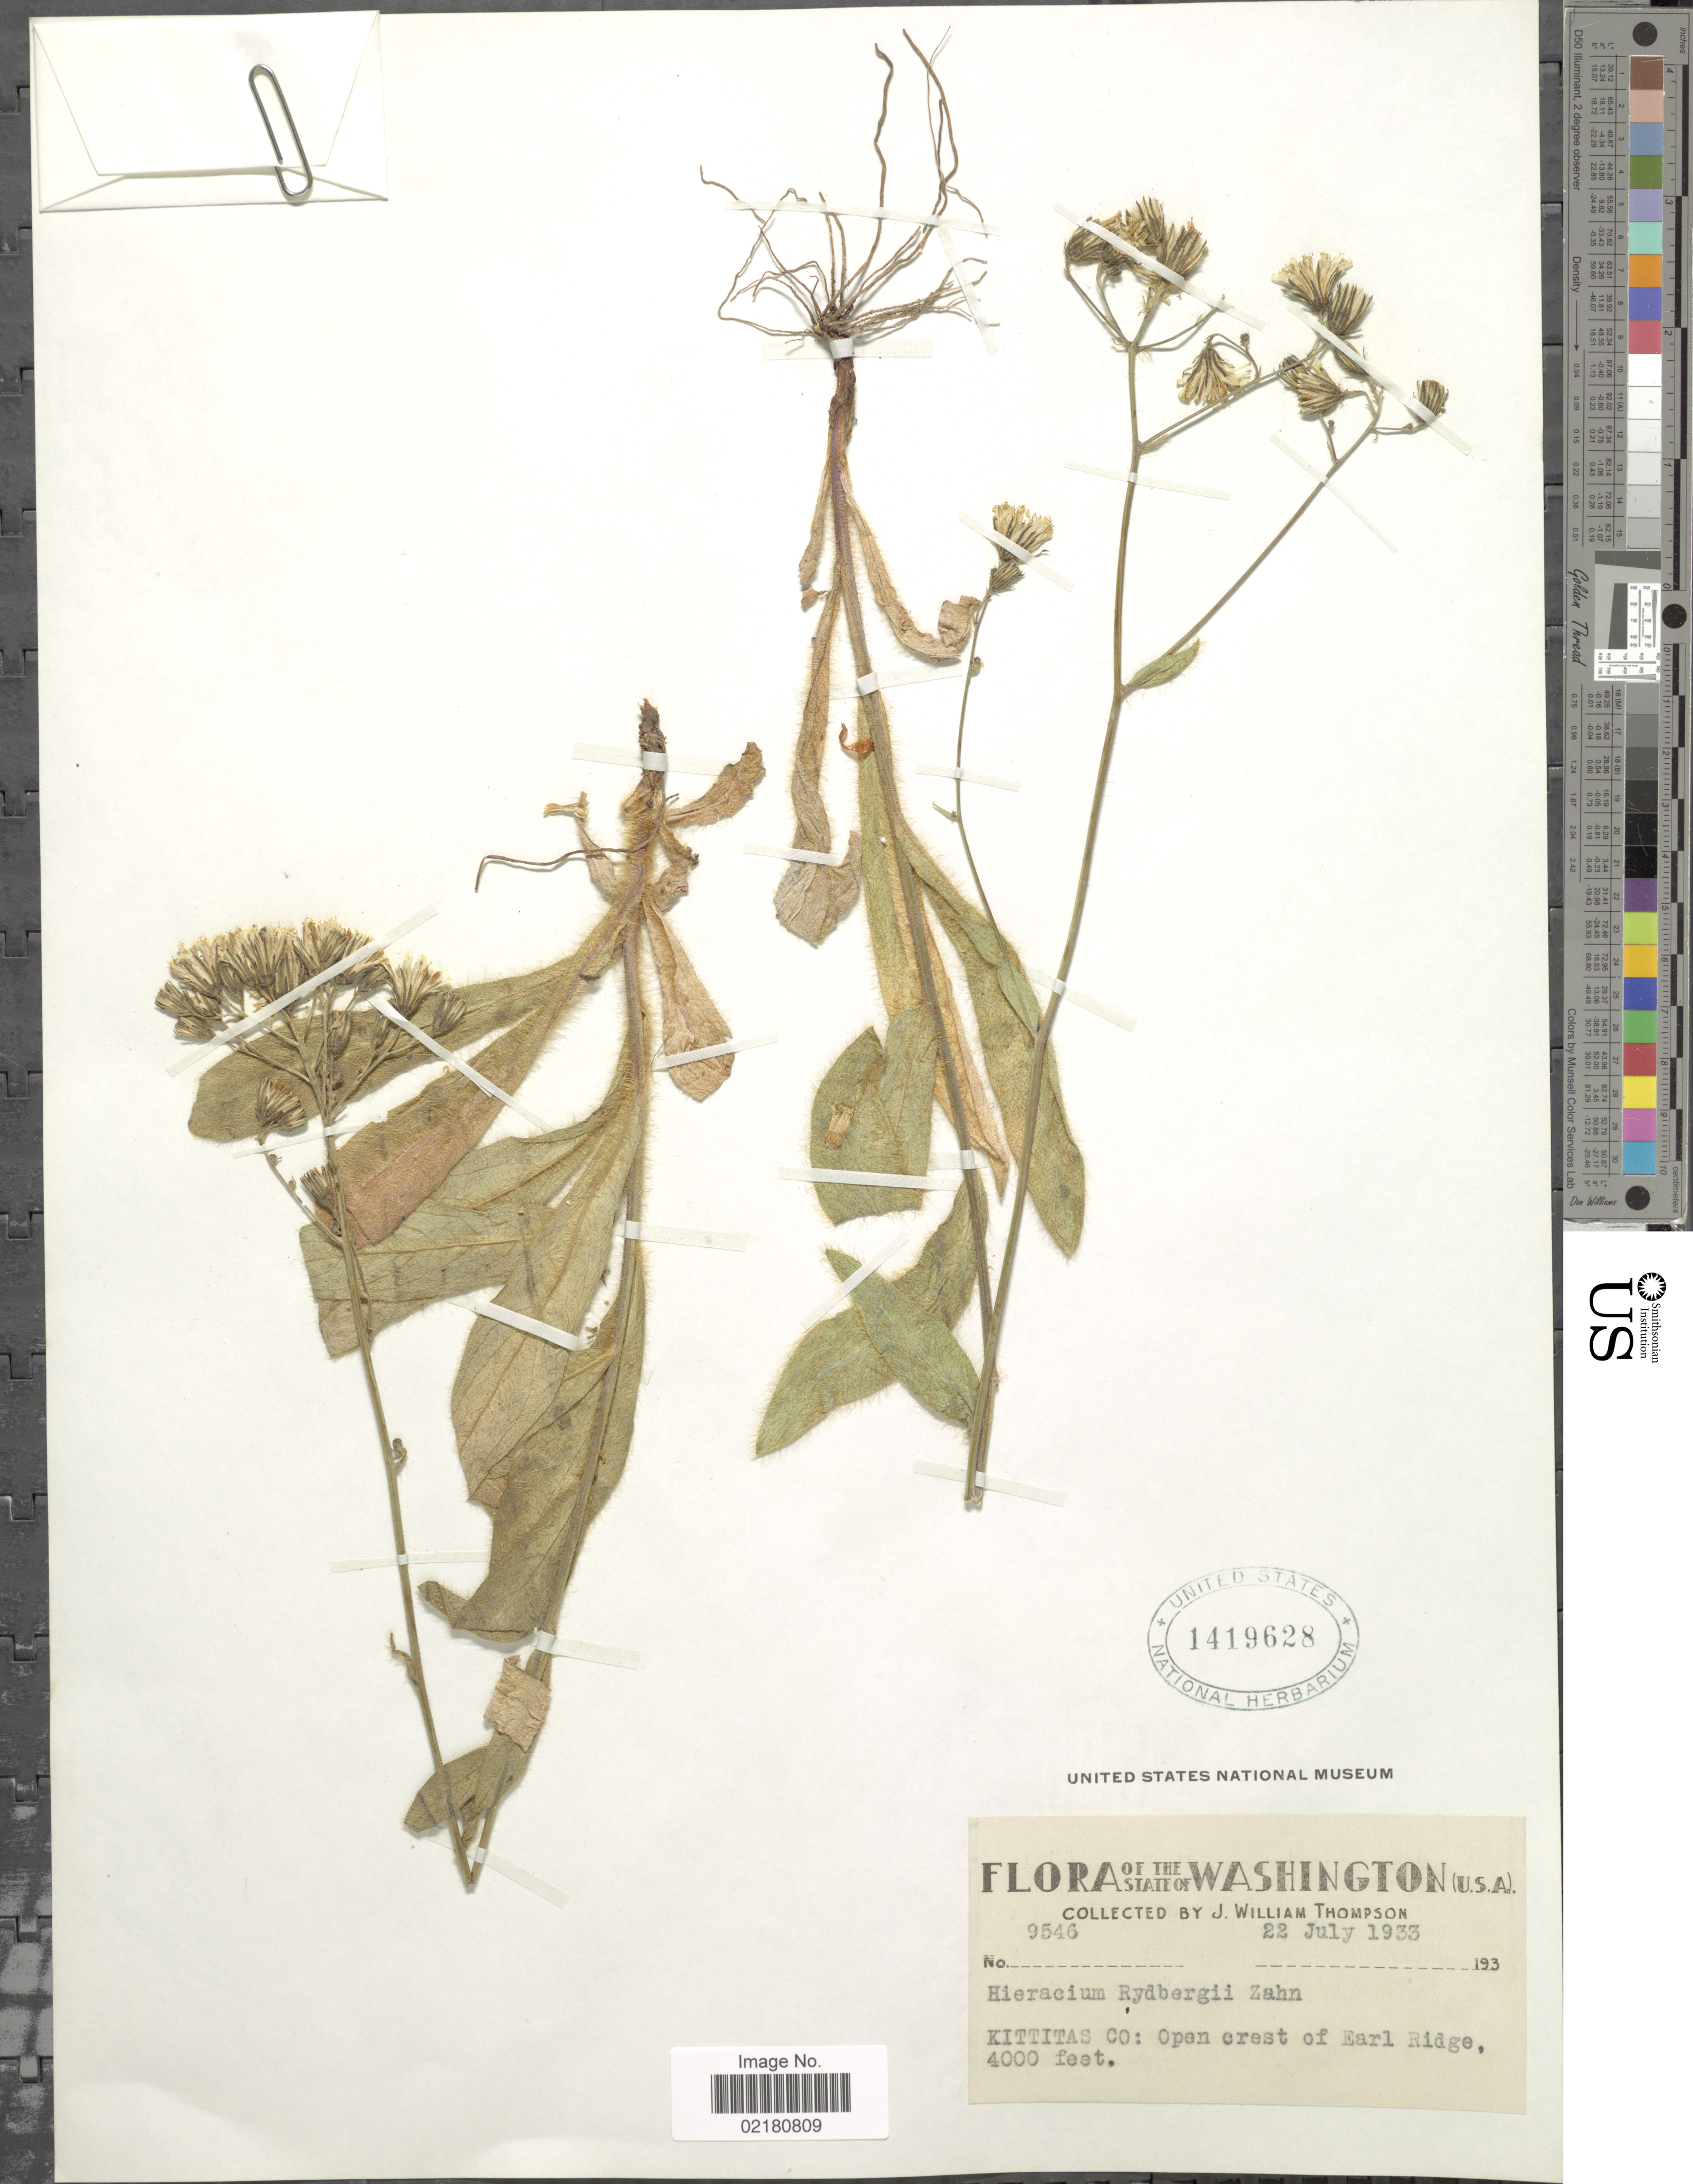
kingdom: Plantae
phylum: Tracheophyta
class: Magnoliopsida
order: Asterales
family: Asteraceae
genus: Hieracium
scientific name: Hieracium rydbergii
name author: Zahn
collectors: W. Thompson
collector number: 9546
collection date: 1933-07-22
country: United States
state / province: Washington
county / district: Kittitas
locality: The State of Washington, Kittitas Co: Open crest of Earl Ridge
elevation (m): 1219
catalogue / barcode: US 1419628